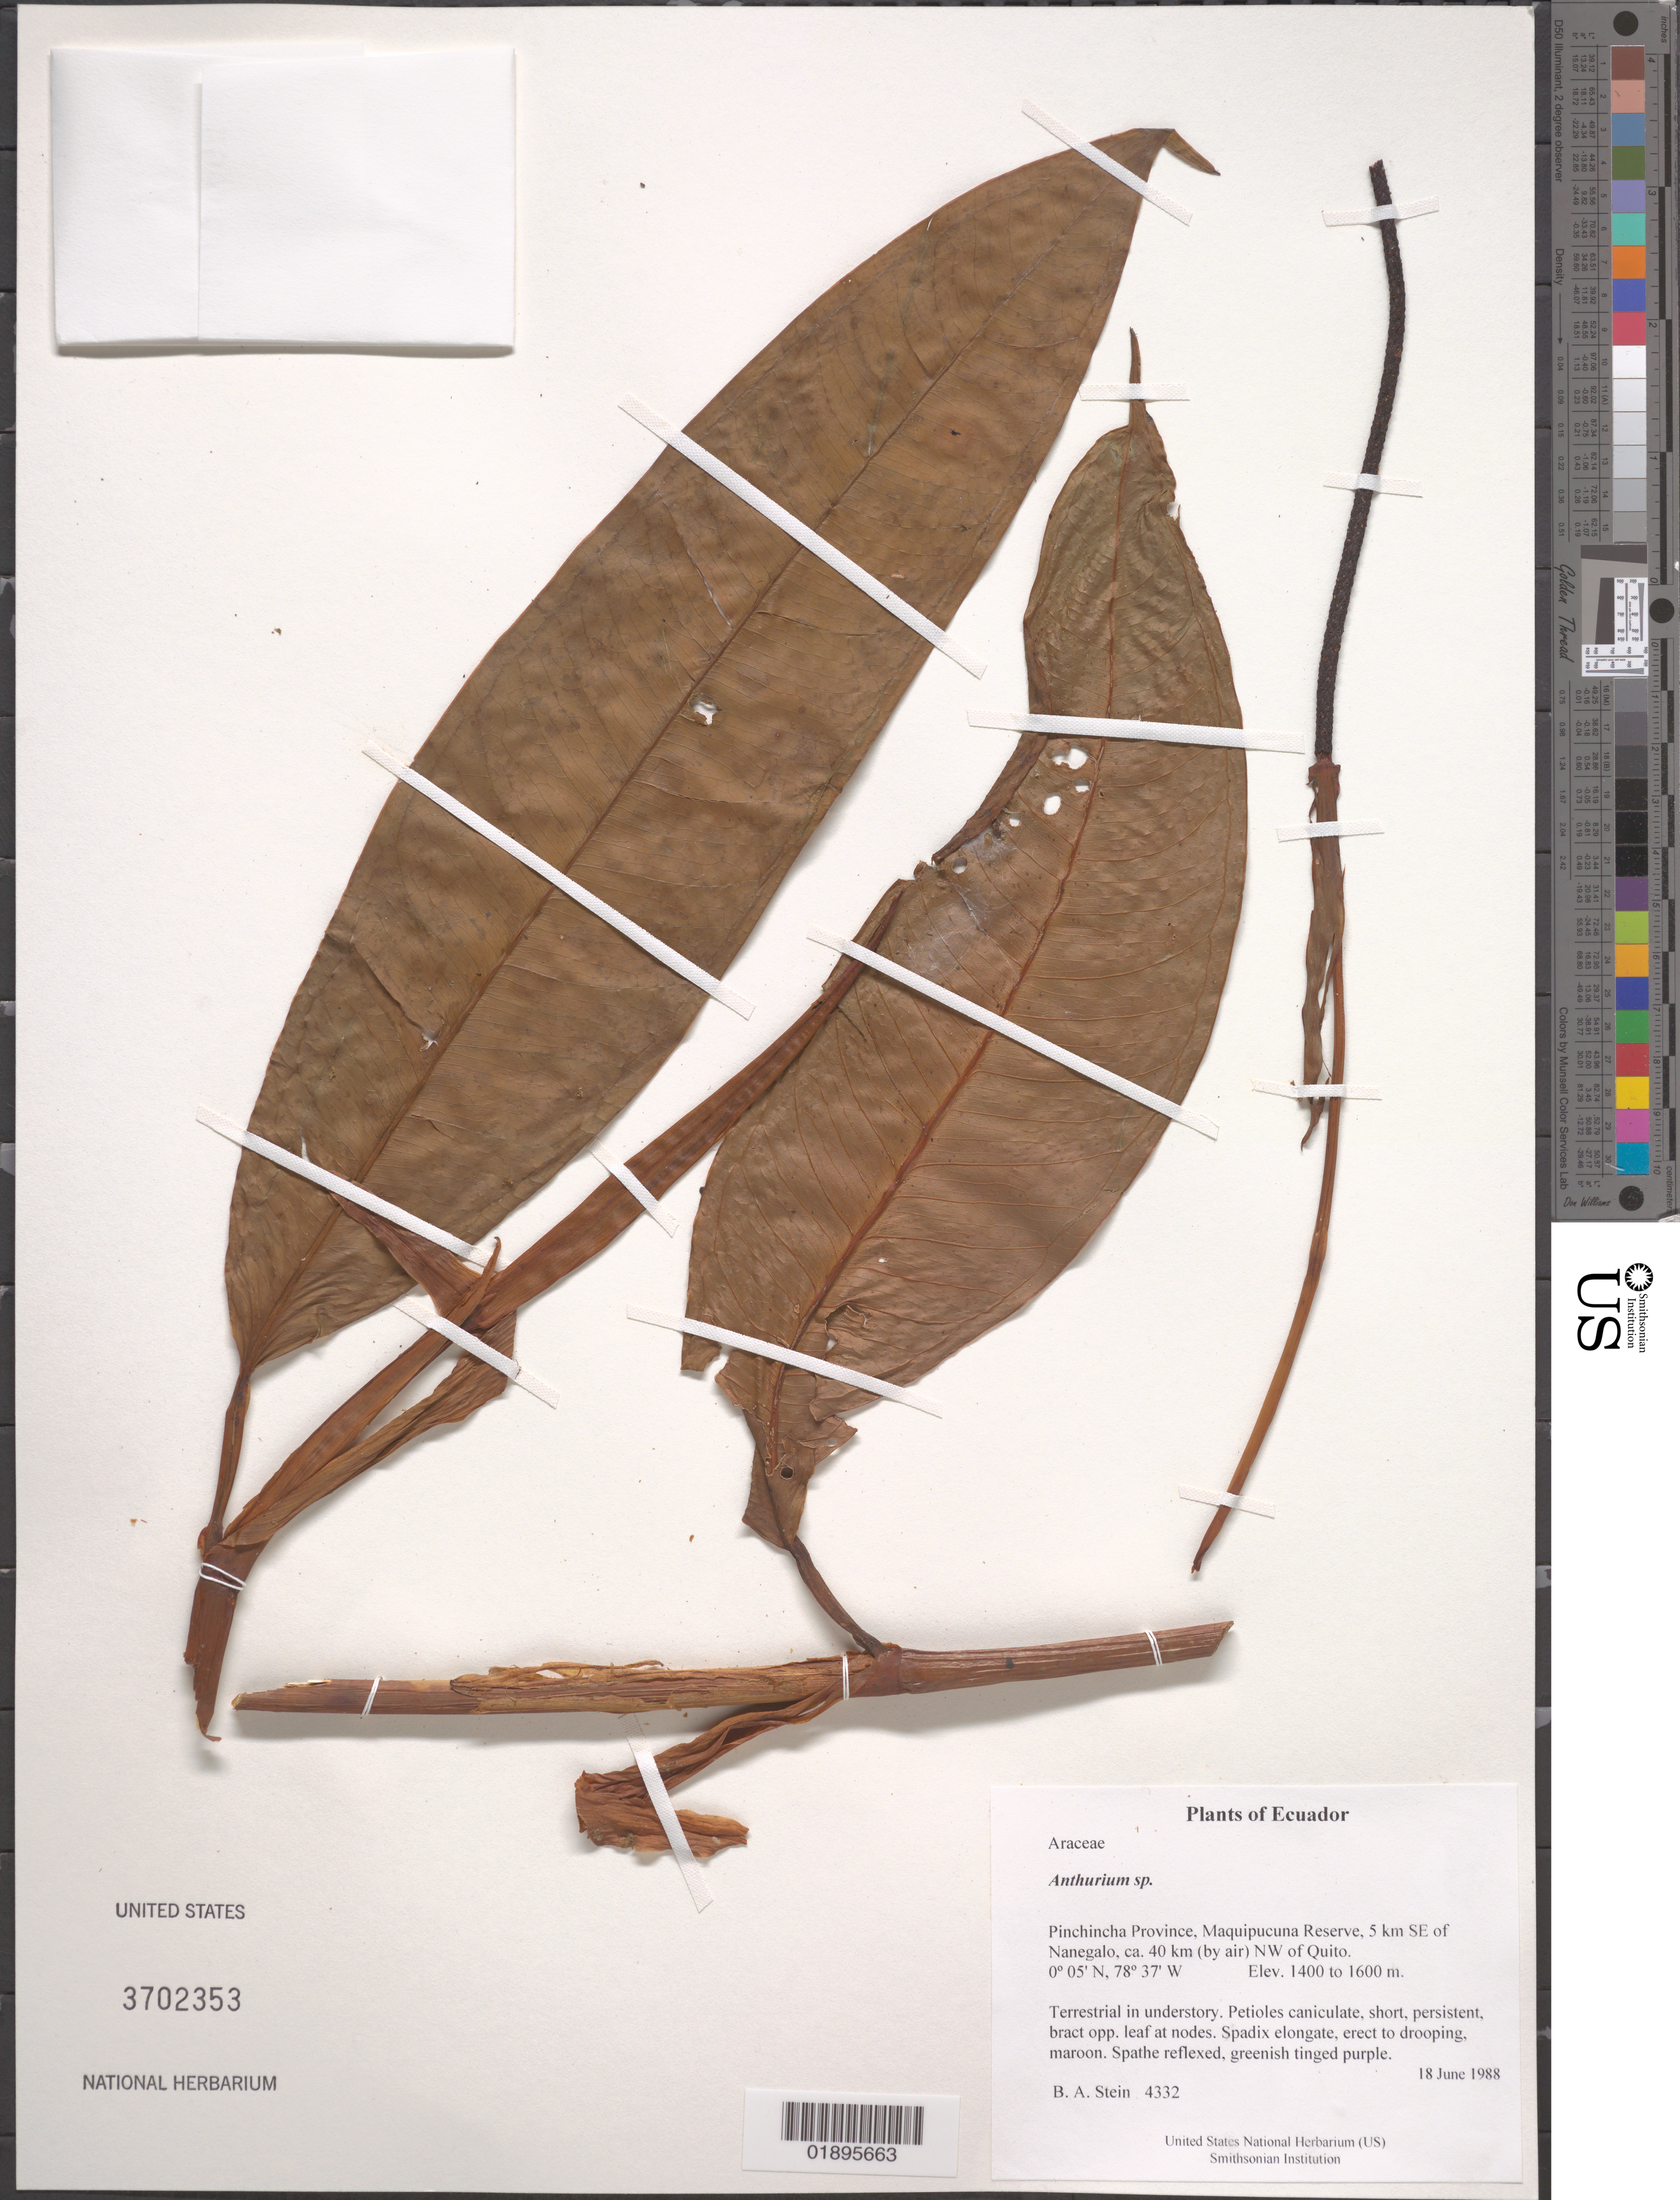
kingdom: Plantae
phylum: Tracheophyta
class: Liliopsida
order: Alismatales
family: Araceae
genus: Anthurium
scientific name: Anthurium sp.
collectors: B. A. Stein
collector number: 4332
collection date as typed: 18 June 1988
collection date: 1988-06-18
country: Ecuador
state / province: Pichincha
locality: Maquipucuna Reserve, 5 km SE of Nanegalo, ca. 40 km (by air) NW of Quito.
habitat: Understory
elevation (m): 1400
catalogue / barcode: US 3702353